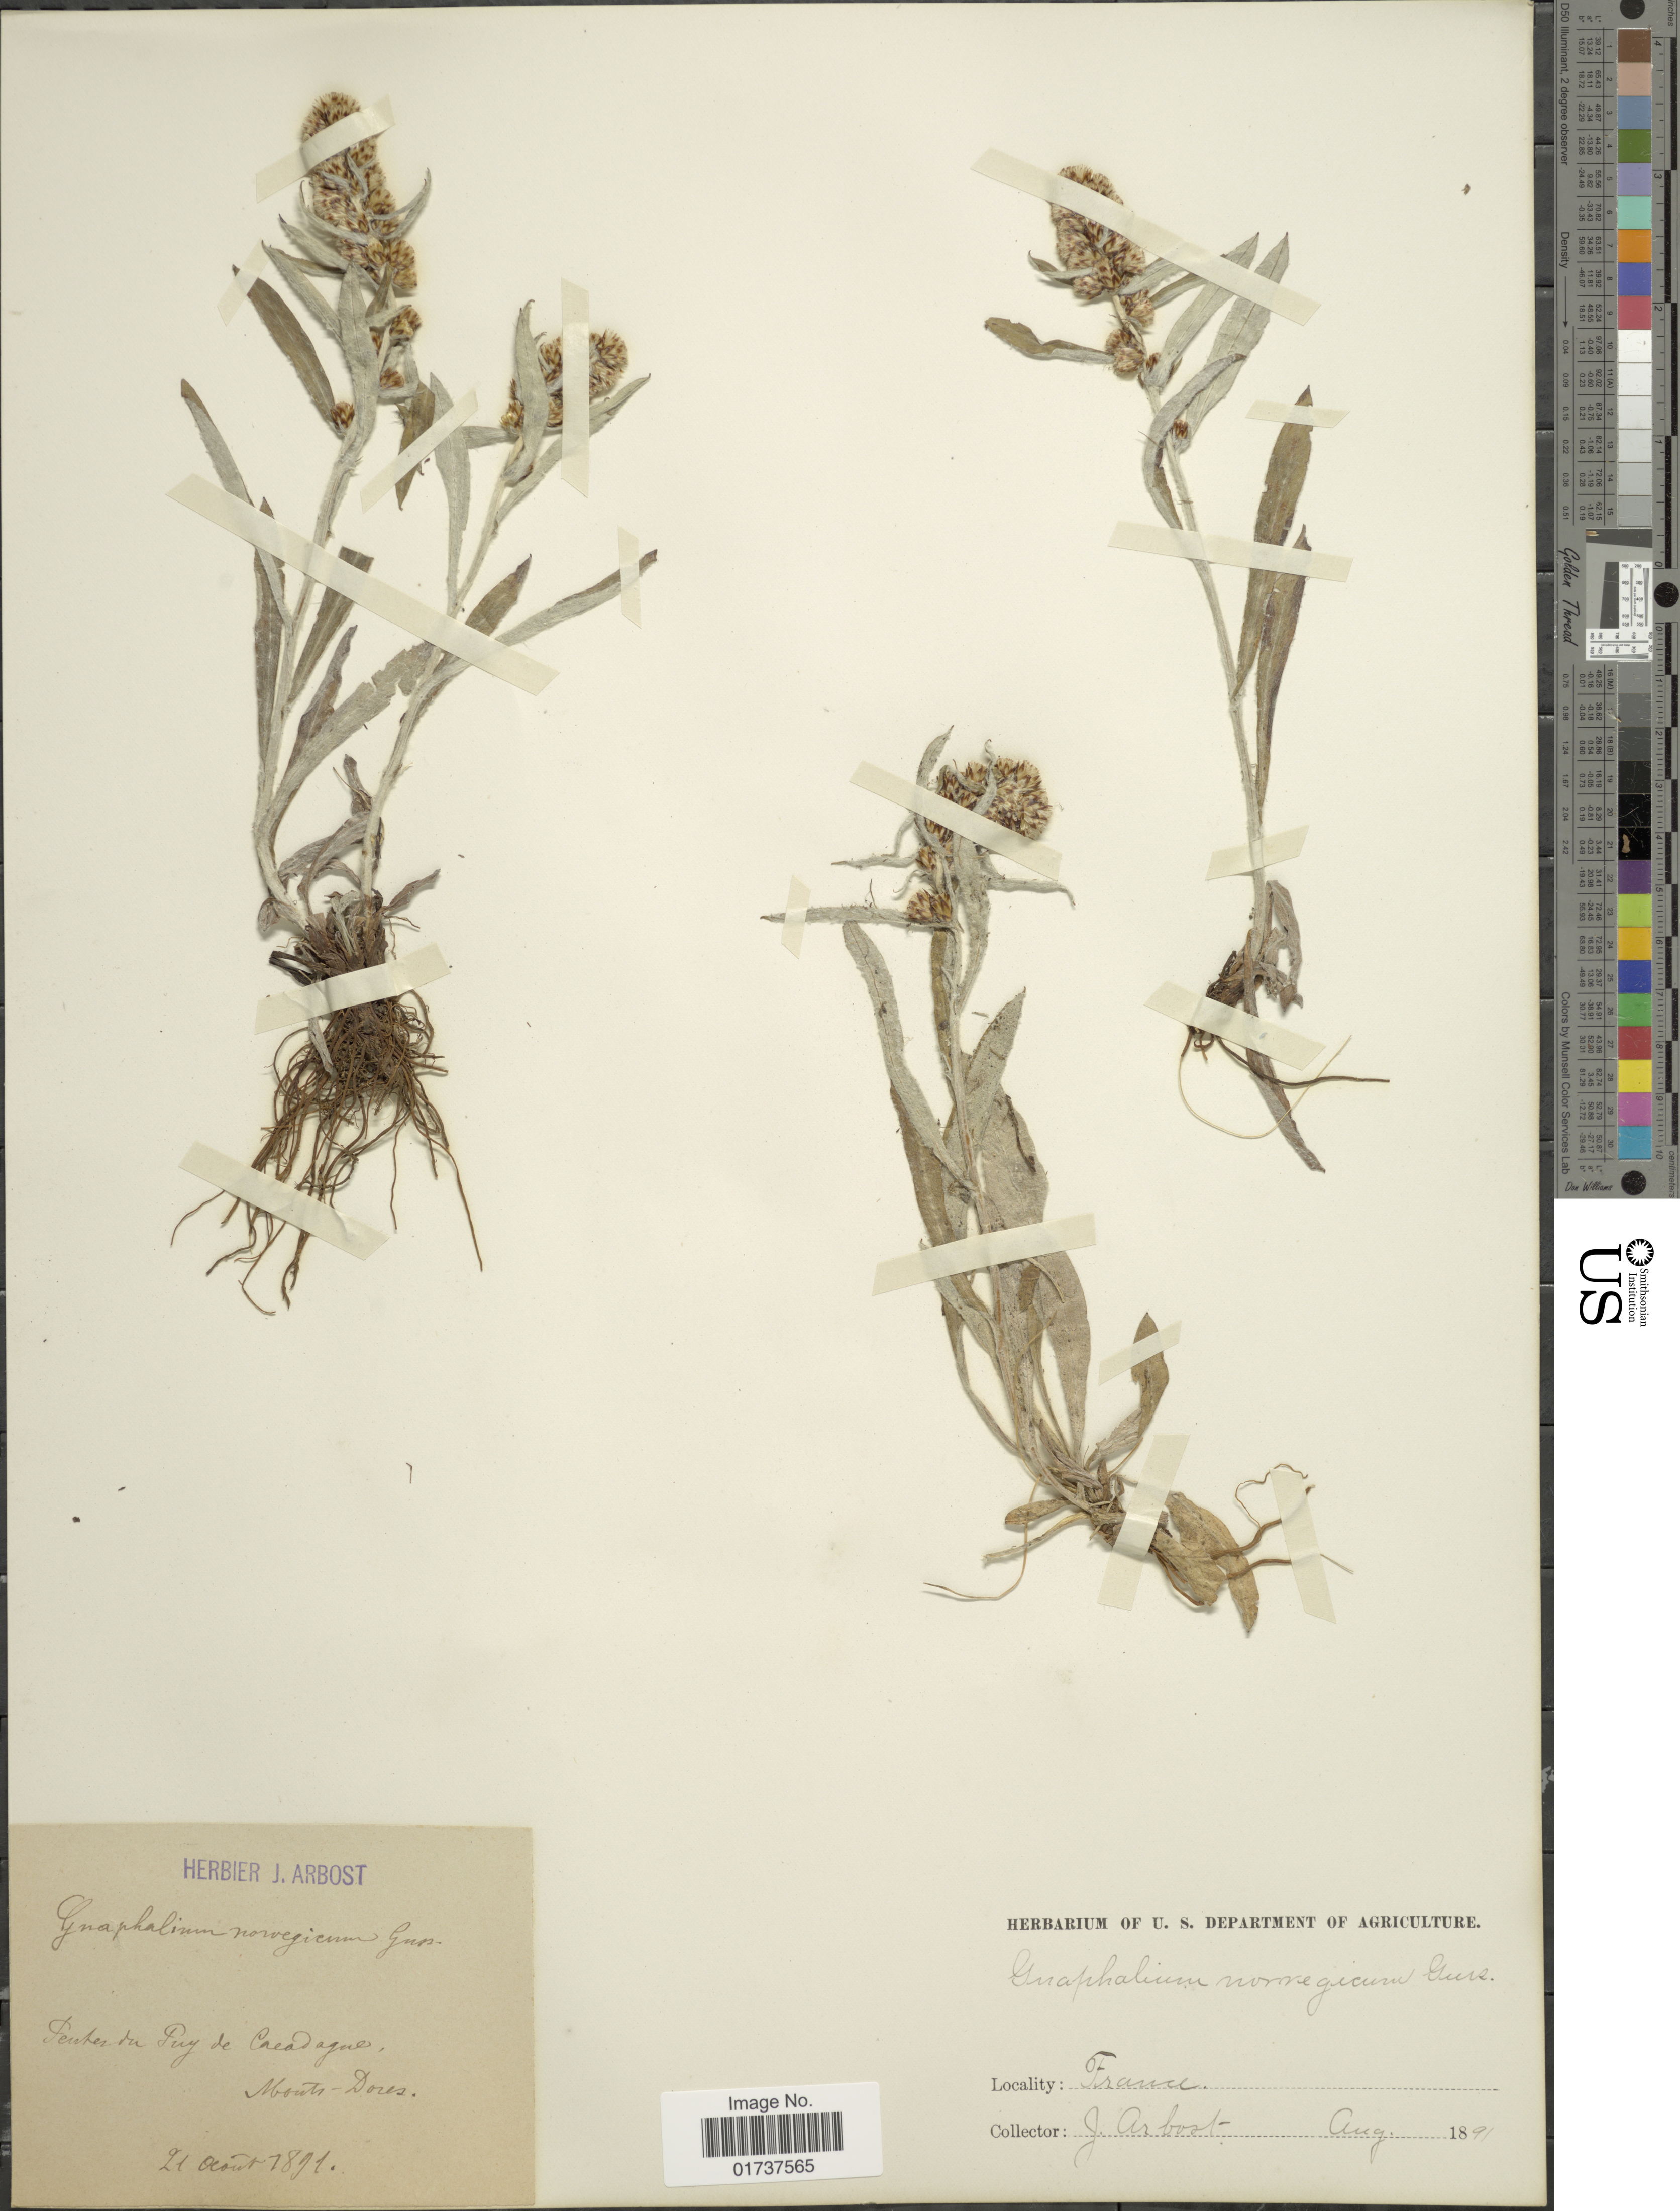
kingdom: Plantae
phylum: Tracheophyta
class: Magnoliopsida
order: Asterales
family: Asteraceae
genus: Gnaphalium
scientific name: Gnaphalium norvegicum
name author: Gunnerus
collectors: J. Arbost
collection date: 1891-08-21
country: France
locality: Peuker dr Puy de Caca Dagnes, Mouth-Dores [illegible text]